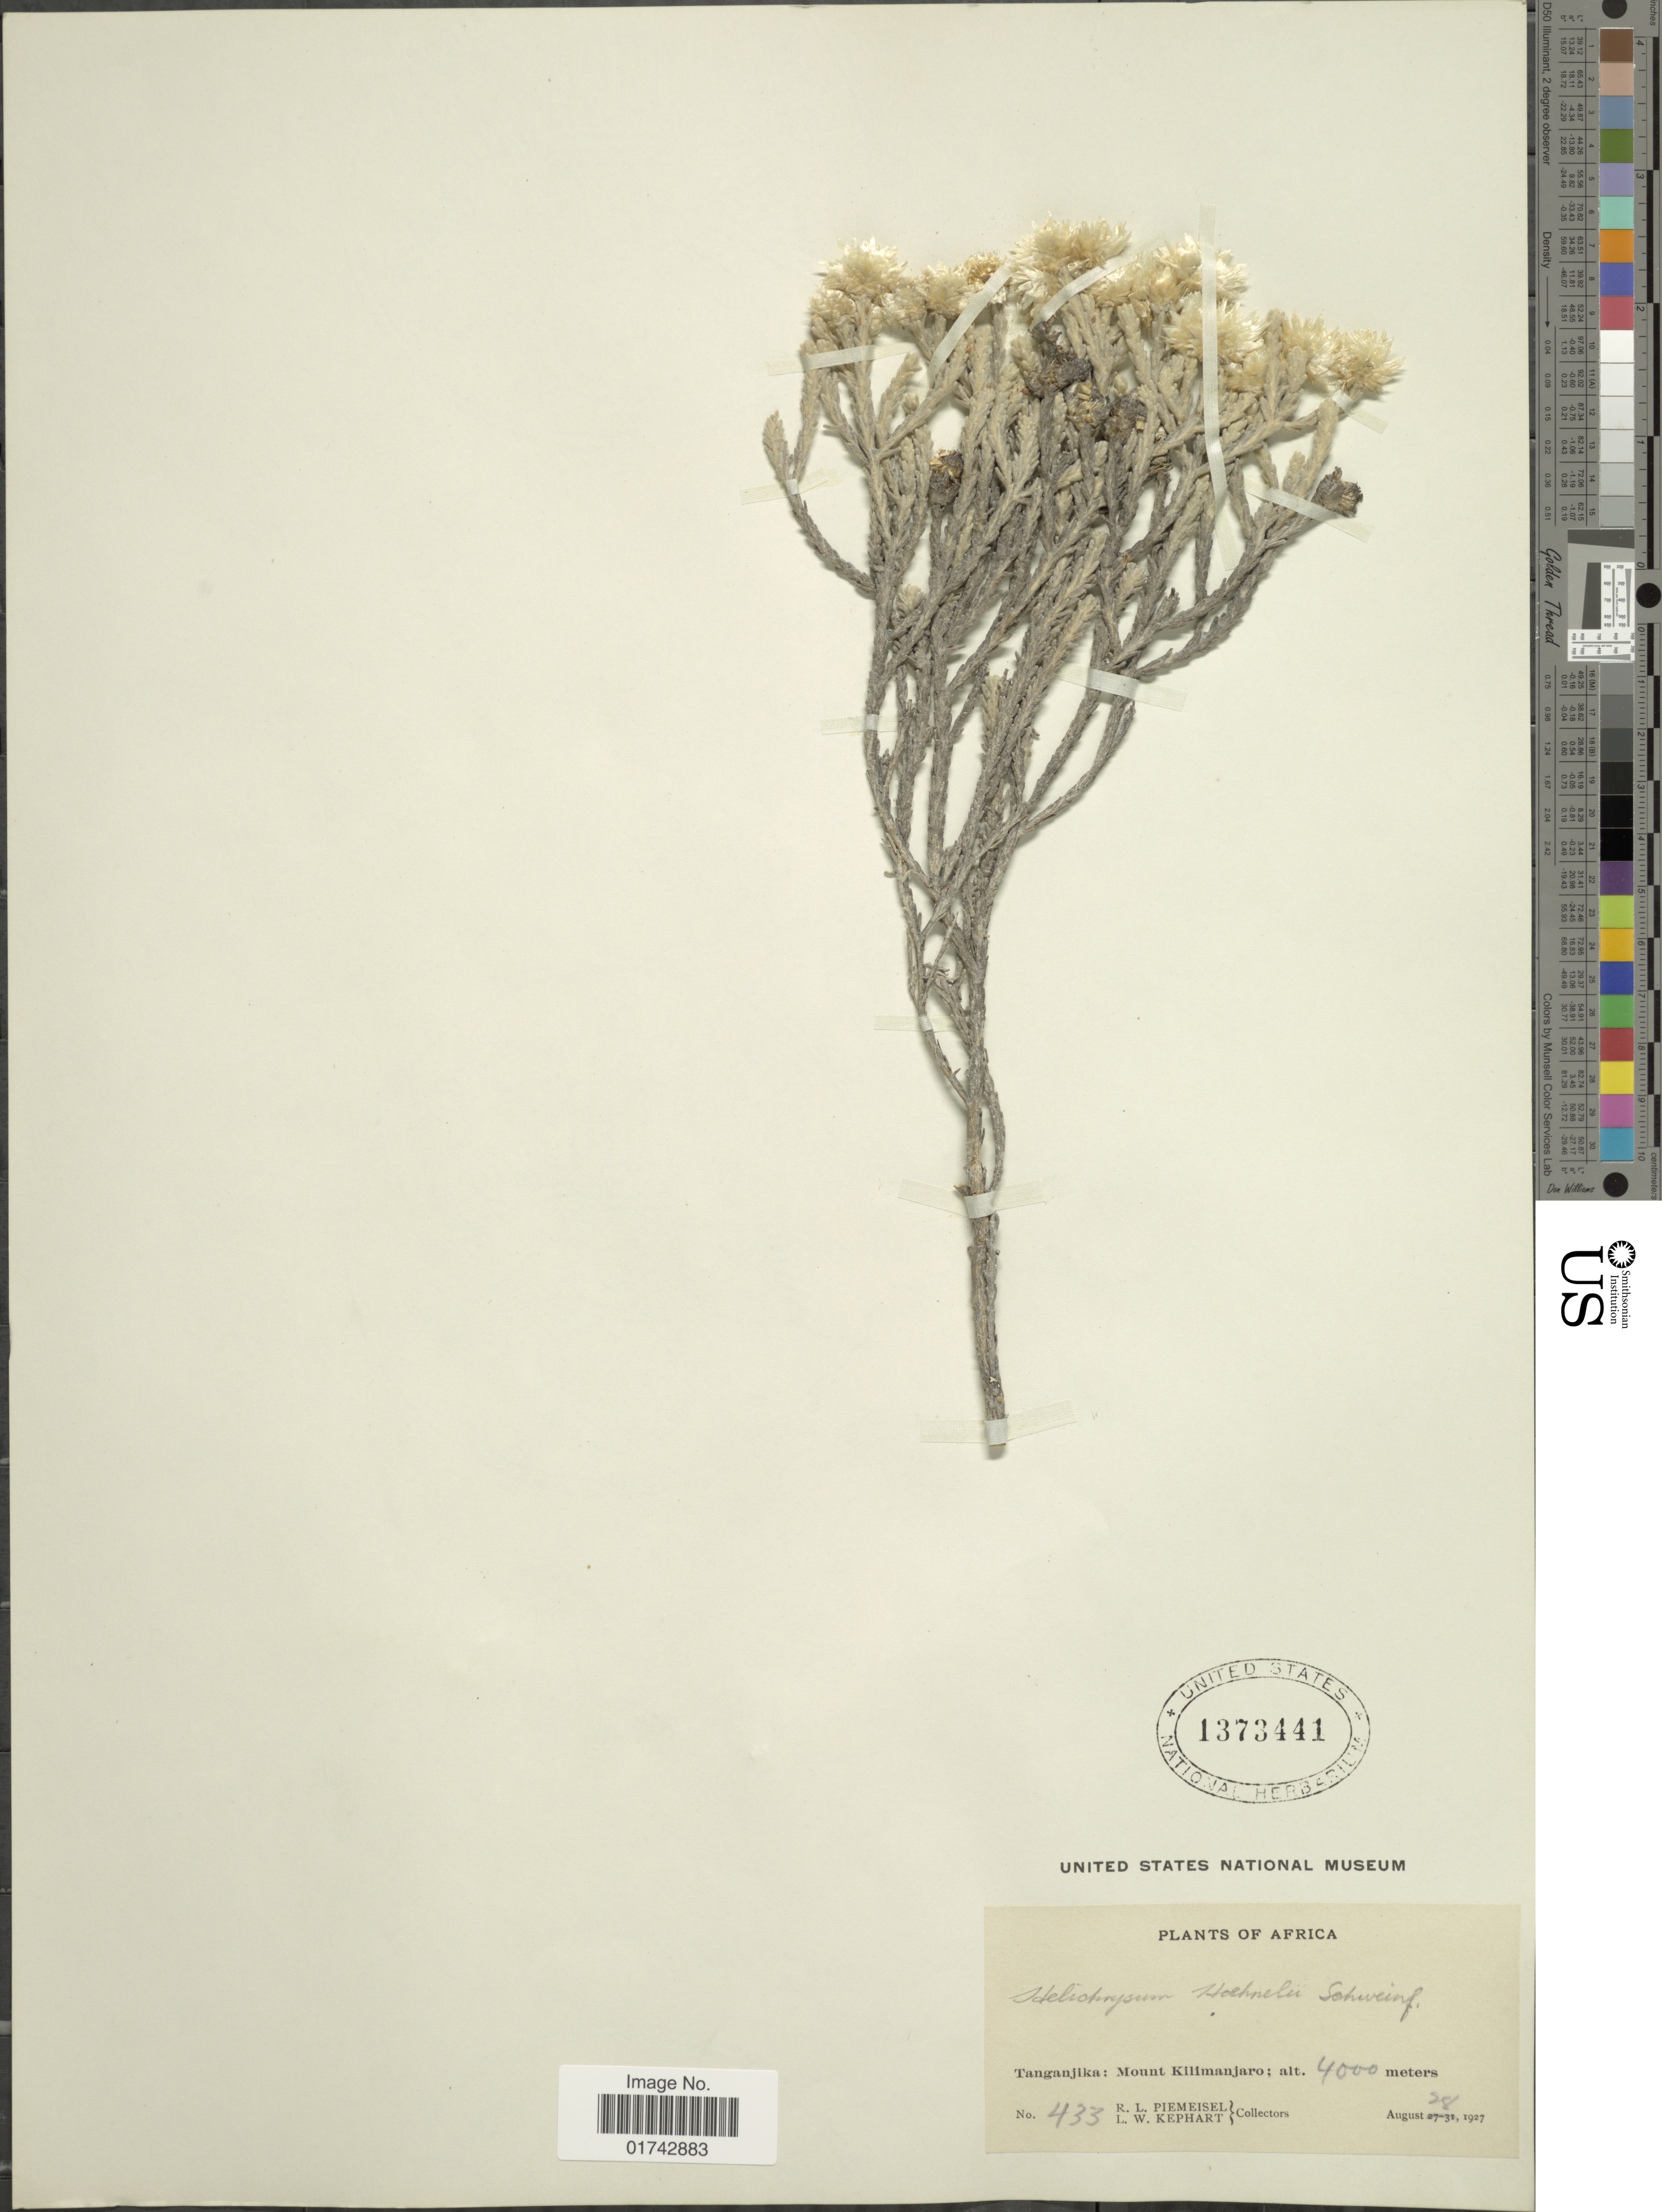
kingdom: Plantae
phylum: Tracheophyta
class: Magnoliopsida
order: Asterales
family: Asteraceae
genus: Helichrysum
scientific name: Helichrysum citrispinum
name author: Delile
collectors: R. L. Piemeisel & L. W. Kephart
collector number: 433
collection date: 1927-08-28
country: Tanzania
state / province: Kilimanjaro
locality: Tanganjika: Mount Kilimanjaro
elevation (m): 4000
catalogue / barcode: US 1373441